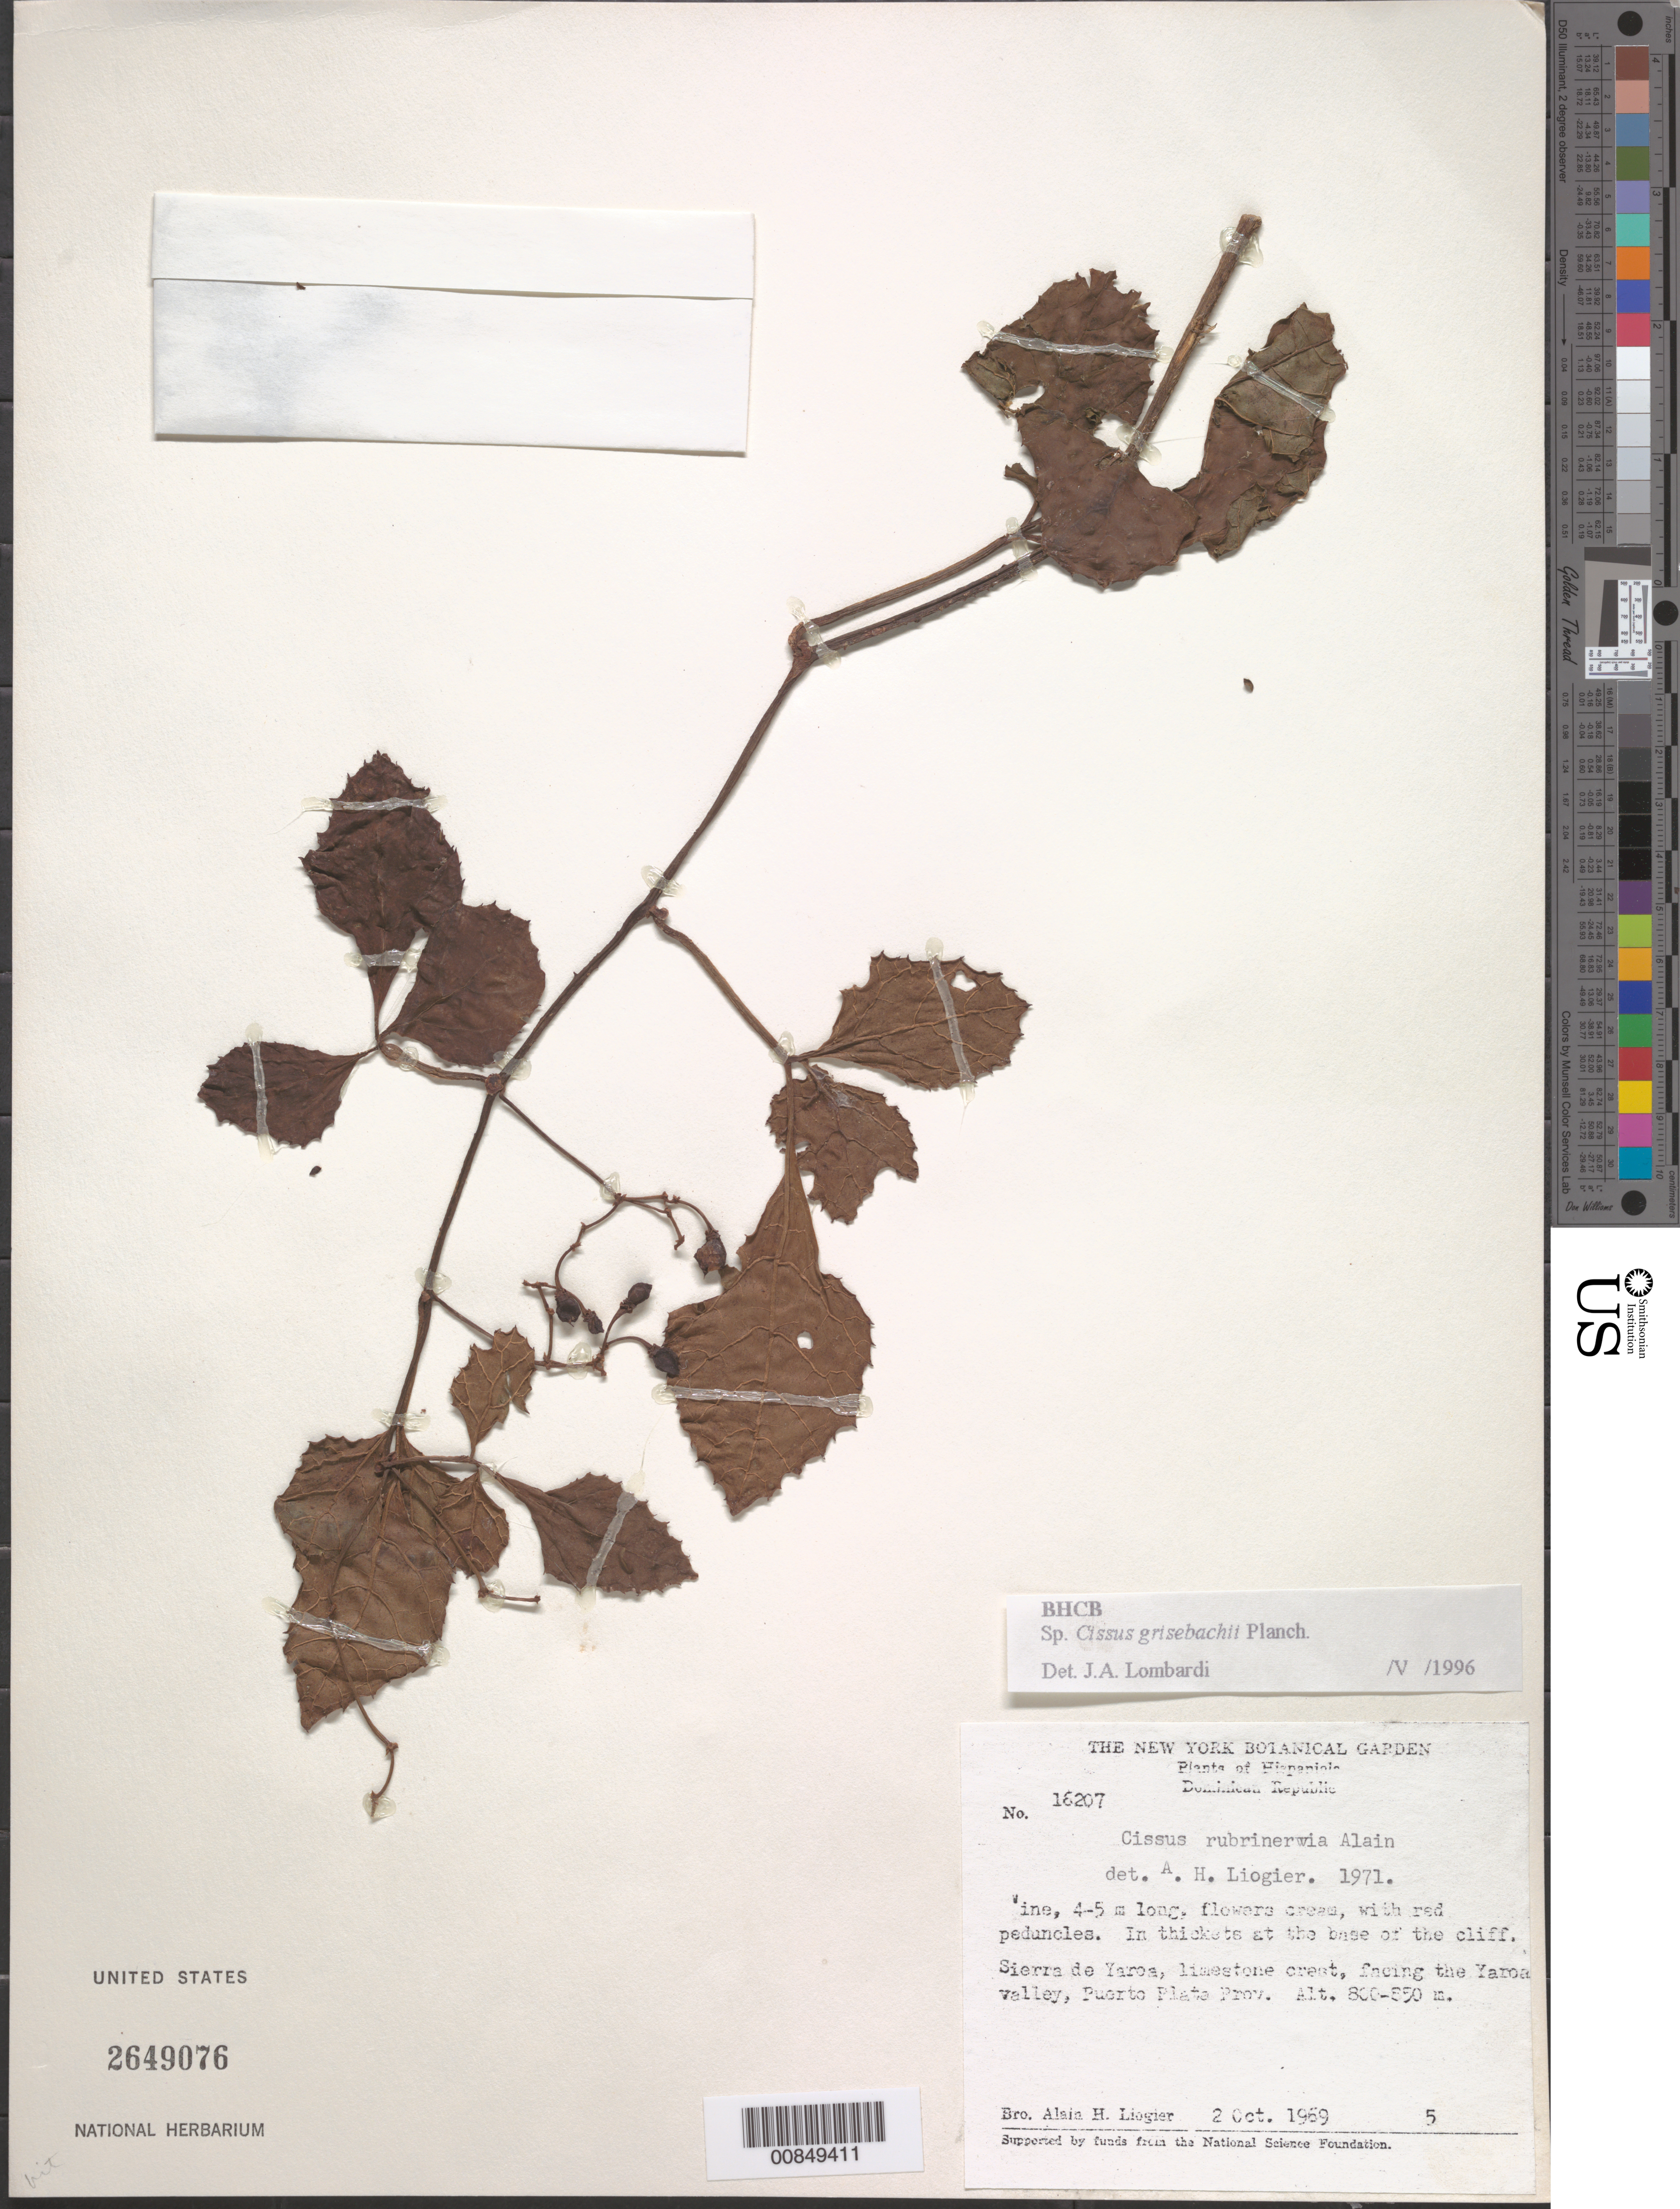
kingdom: Plantae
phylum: Tracheophyta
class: Magnoliopsida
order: Vitales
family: Vitaceae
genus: Cissus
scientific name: Cissus microcarpa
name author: Vahl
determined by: Lombardi, Julio A.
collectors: A. H. Liogier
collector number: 16207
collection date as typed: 02 Oct 1969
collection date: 1969-10-02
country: Dominican Republic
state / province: Puerto Plata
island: Hispaniola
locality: Sierra de Yaroa, facing the Yaroa valley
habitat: In thickets at the base of the cliff on limestone crest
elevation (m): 800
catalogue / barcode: US 2649076